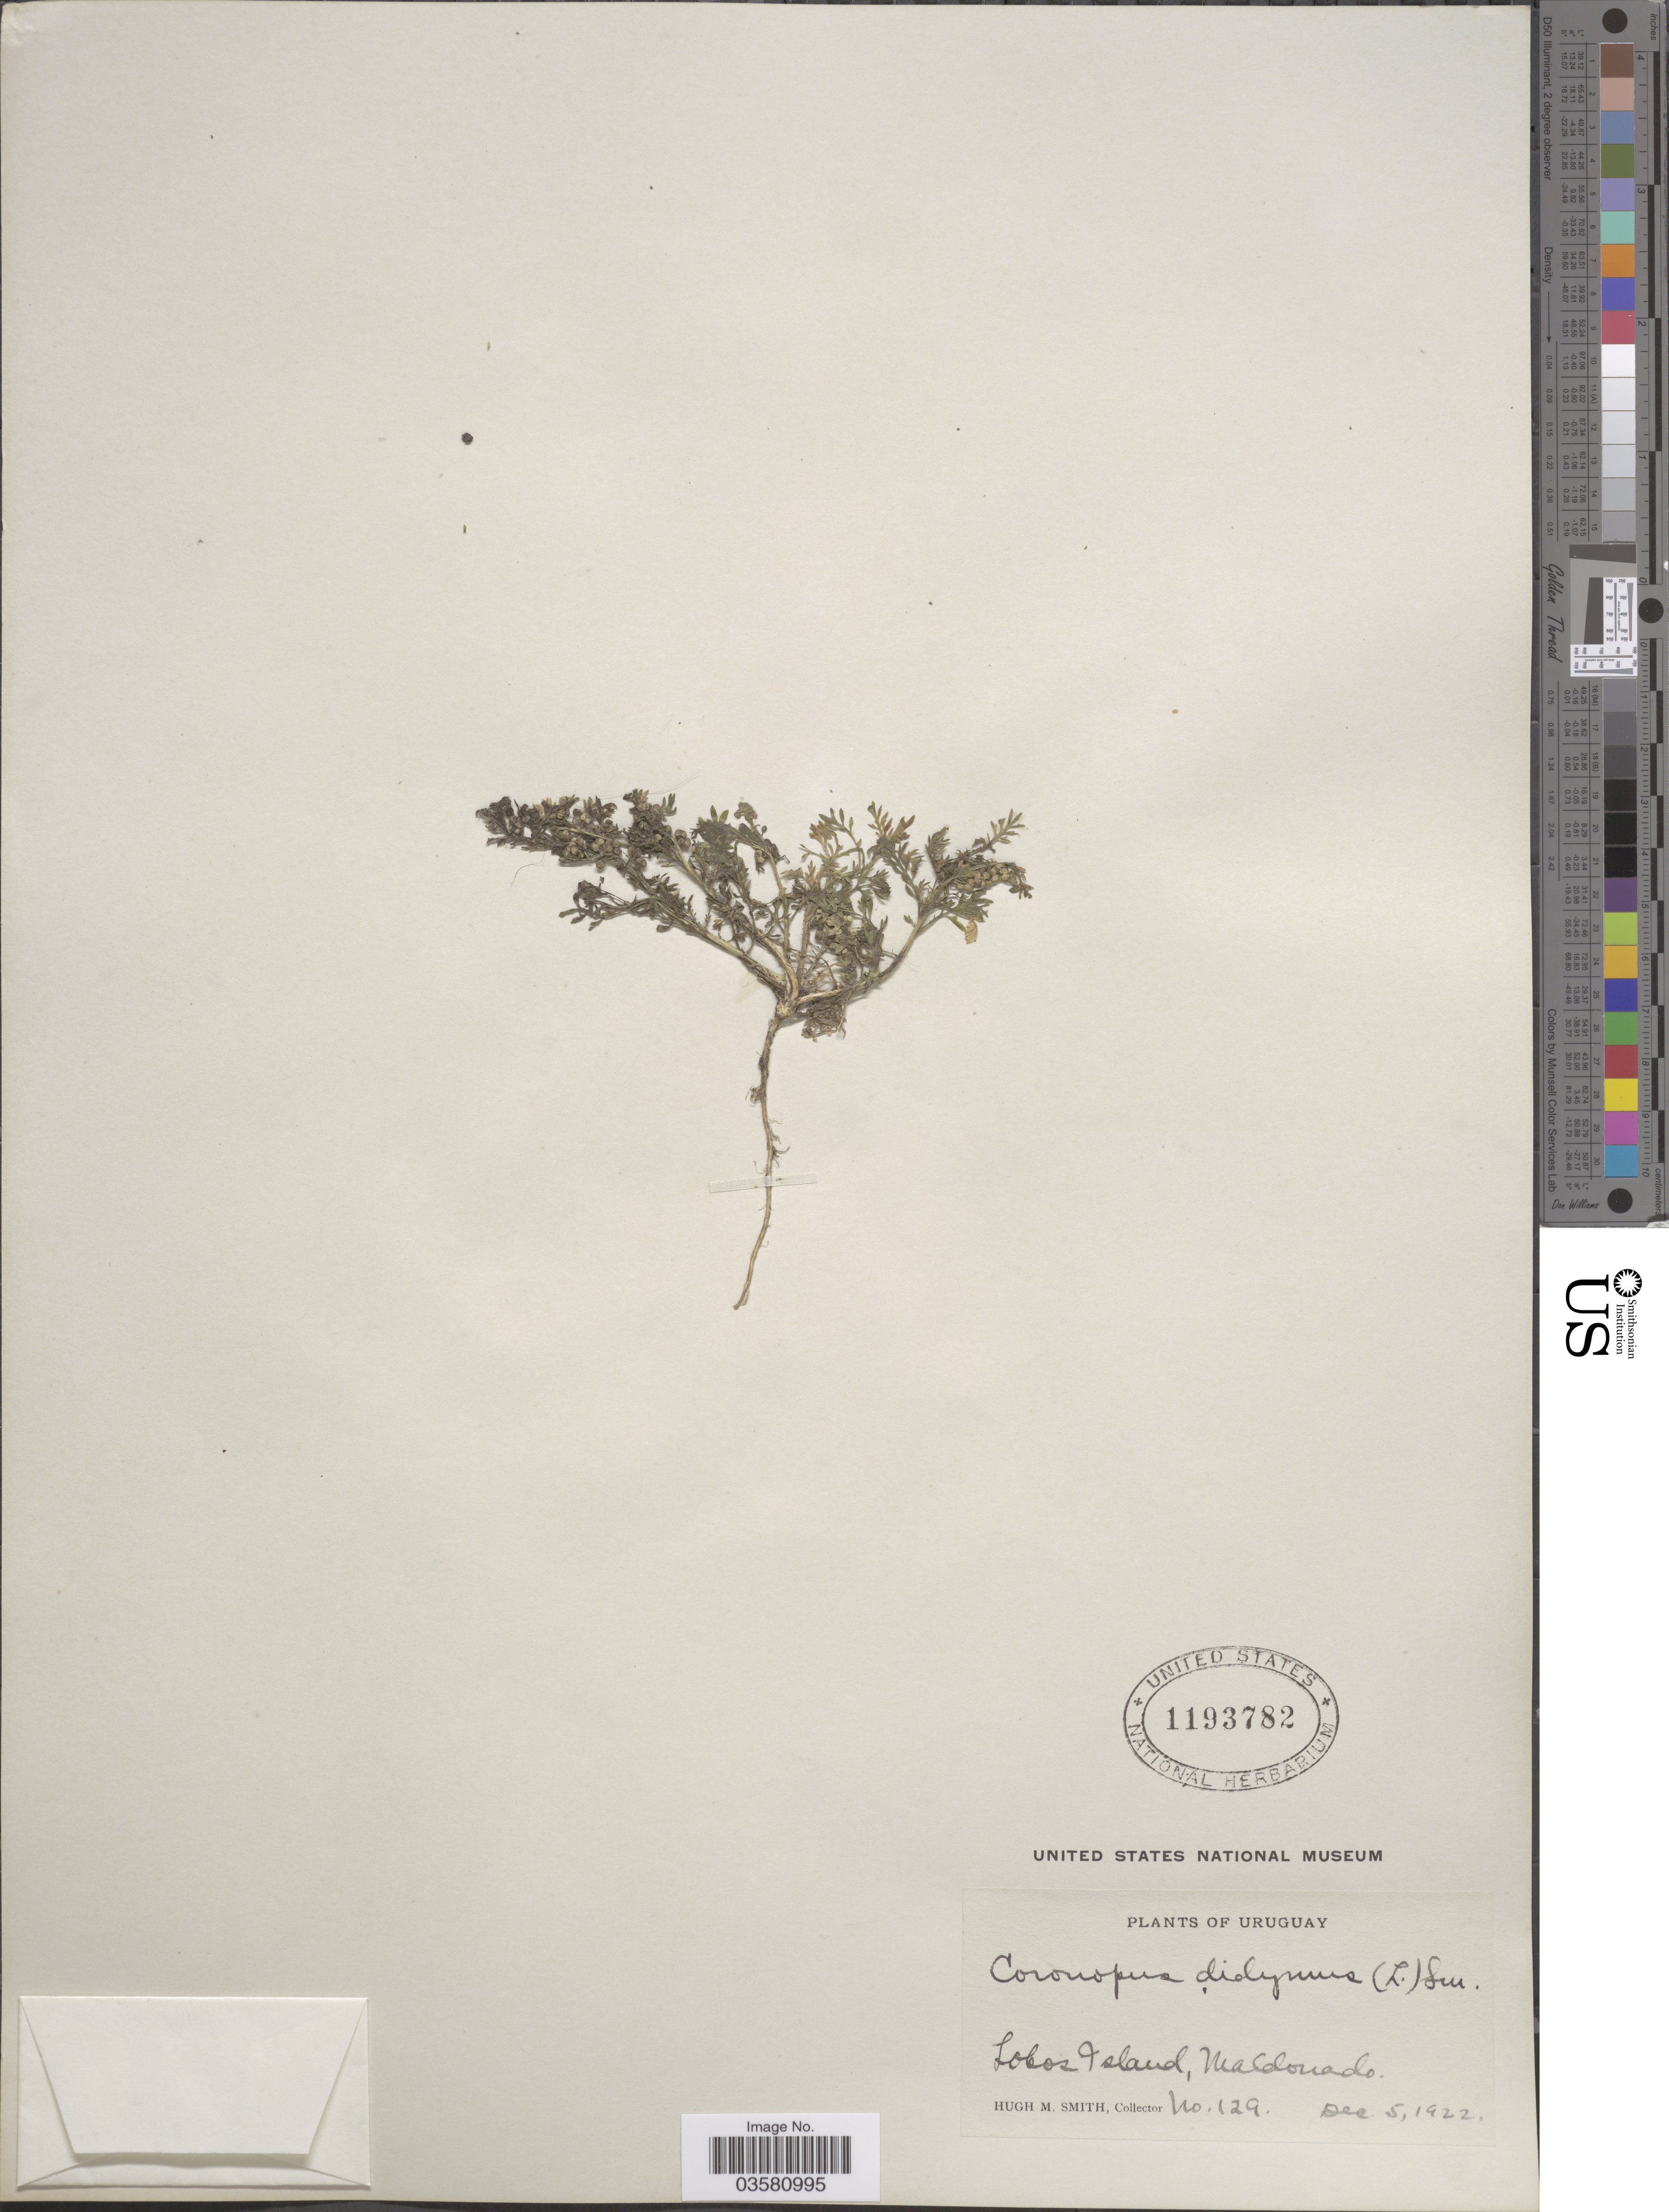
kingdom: Plantae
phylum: Tracheophyta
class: Magnoliopsida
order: Brassicales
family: Brassicaceae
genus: Lepidium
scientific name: Lepidium didymum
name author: L.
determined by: Strong, M. T., (US), Smithsonian Institution - National Museum of Natural History (UNITED STATES)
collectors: H. M. Smith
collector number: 129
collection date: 1922-12-05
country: Uruguay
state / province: Maldonado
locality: Lobos Island.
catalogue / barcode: US 1193782